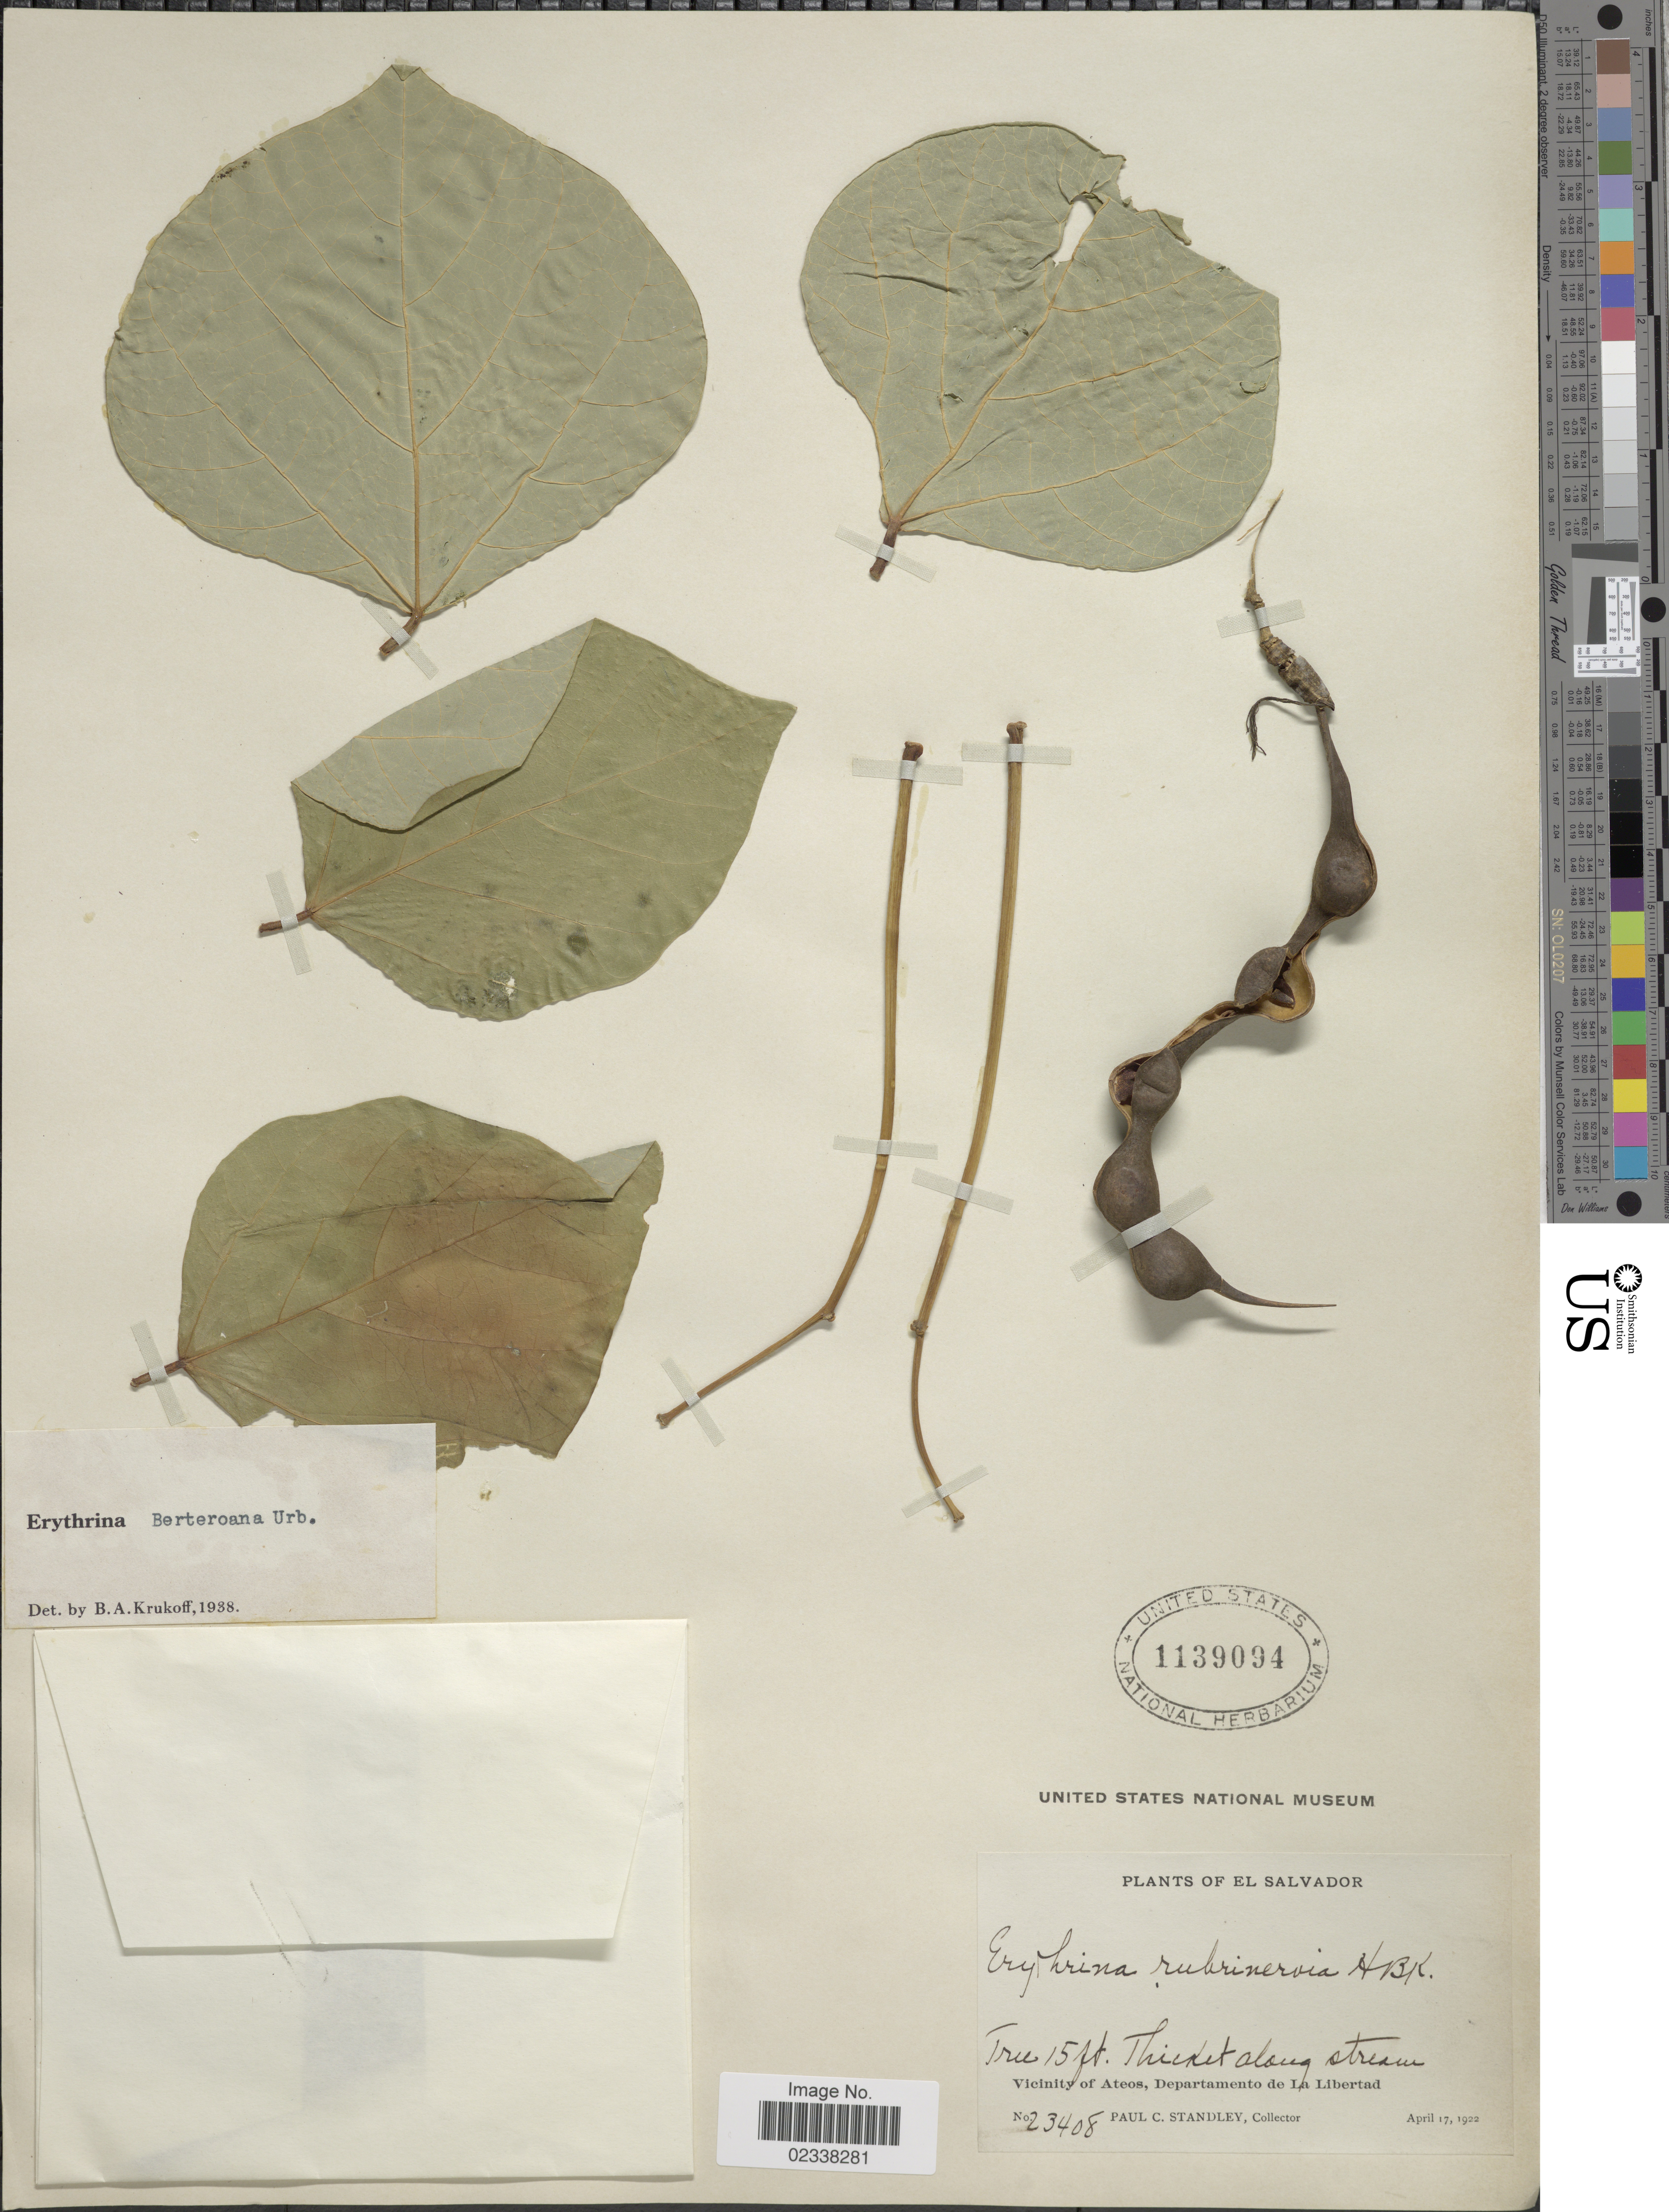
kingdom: Plantae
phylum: Tracheophyta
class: Magnoliopsida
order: Fabales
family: Fabaceae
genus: Erythrina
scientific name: Erythrina berteroana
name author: Urb.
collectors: P. C. Standley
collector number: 23408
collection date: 1922-04-17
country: El Salvador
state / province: La Libertad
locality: Vicinity of Ateos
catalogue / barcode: US 1139094